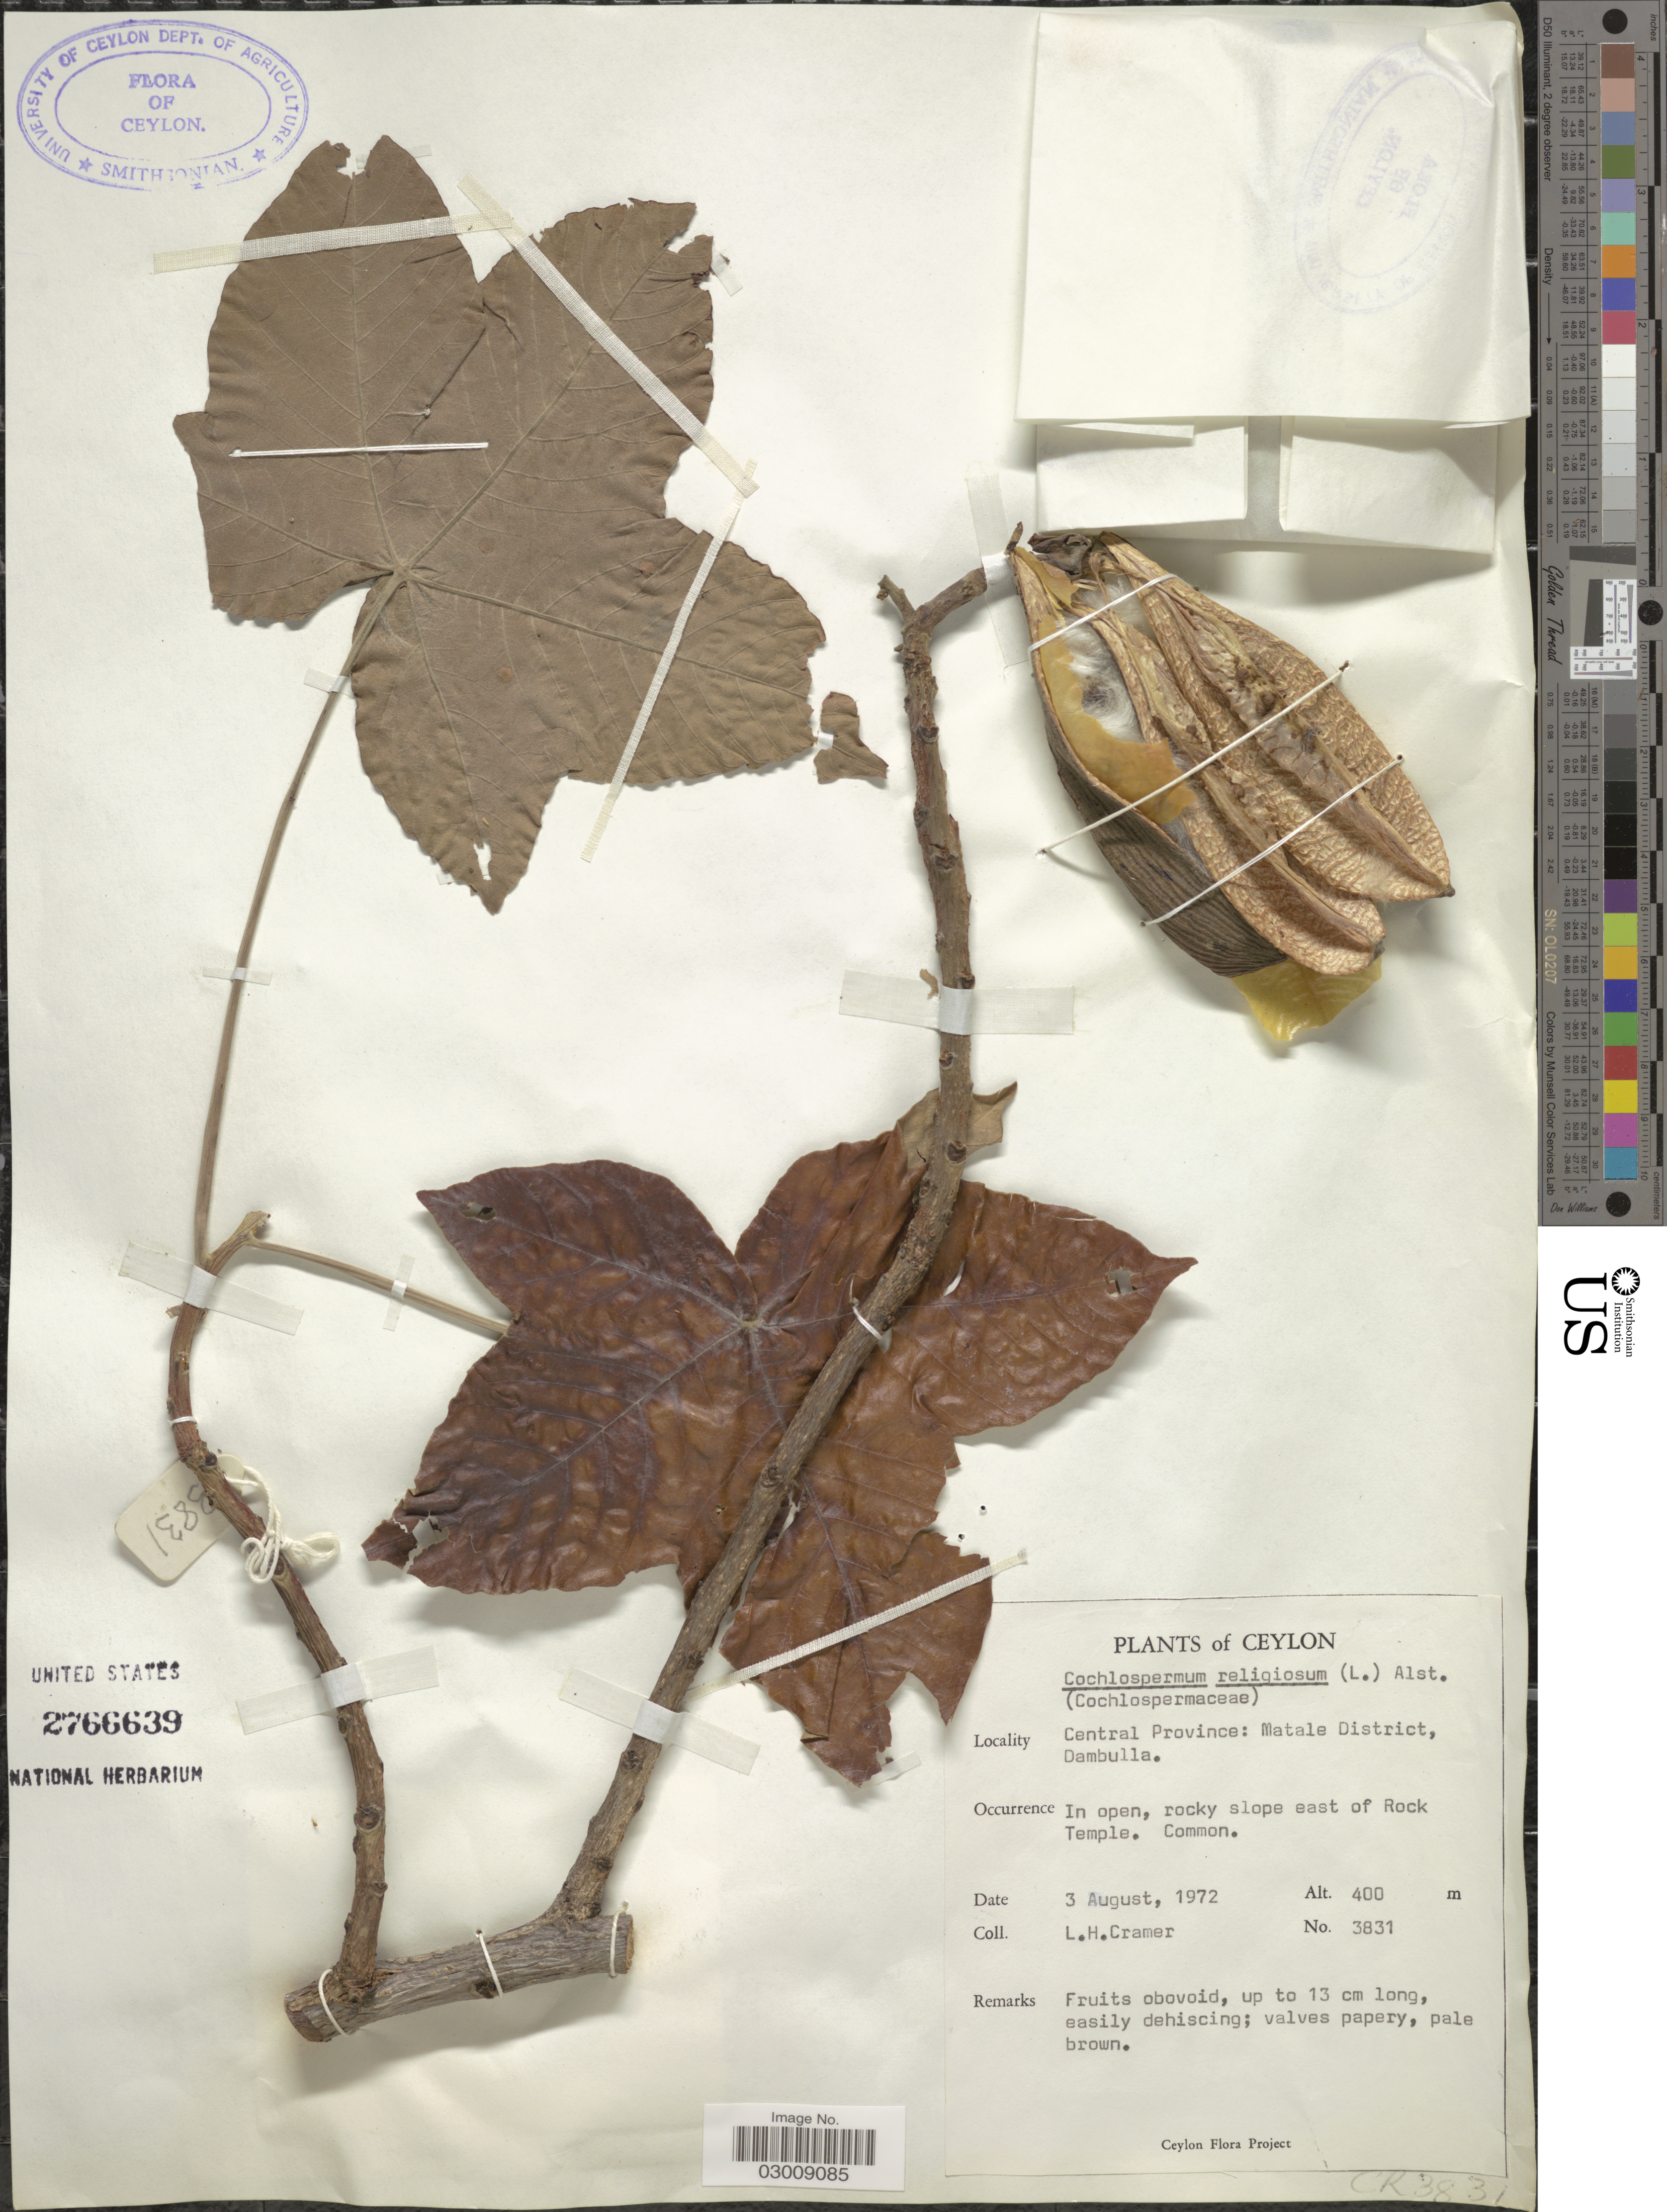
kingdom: Plantae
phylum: Tracheophyta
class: Magnoliopsida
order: Malvales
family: Cochlospermaceae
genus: Cochlospermum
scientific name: Cochlospermum religiosum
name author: (L.) Alston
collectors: L. H. Cramer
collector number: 3831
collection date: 1972-08-03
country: Sri Lanka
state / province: Central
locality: Ceylon. Matale District, Dambulla. In open, rocky slope east of Rock Temple.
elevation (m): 400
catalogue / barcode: US 2766639